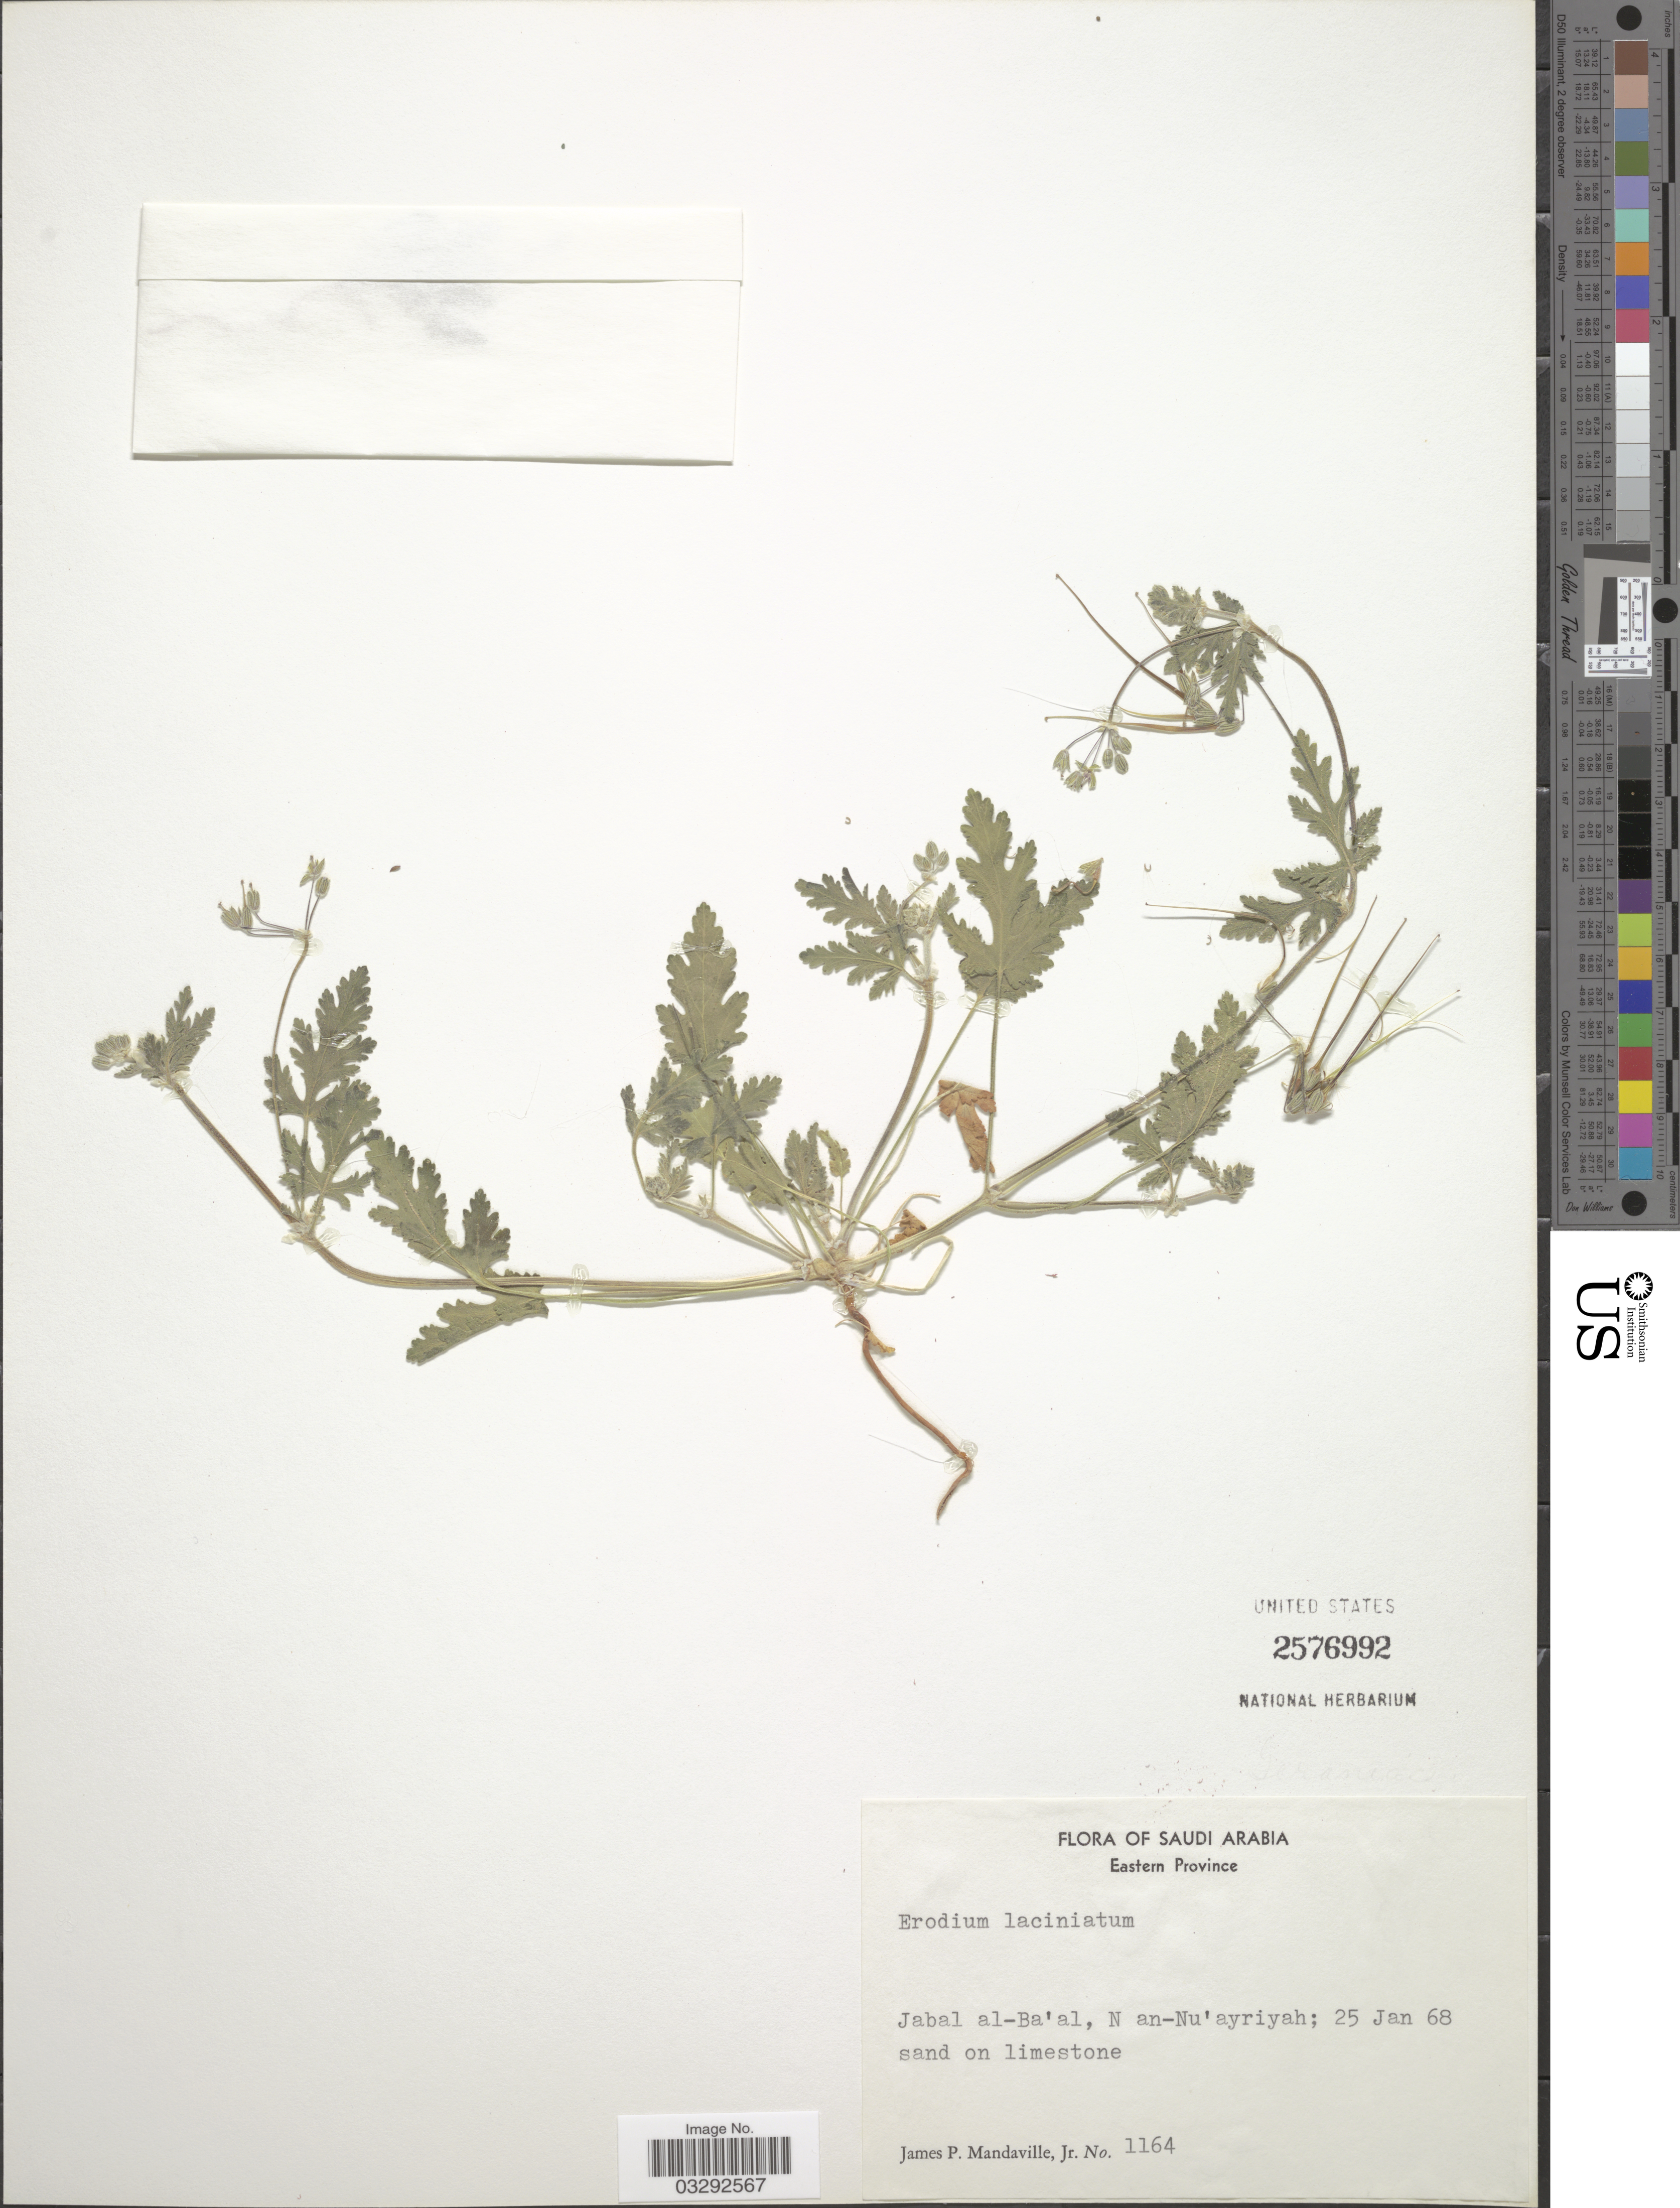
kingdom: Plantae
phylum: Tracheophyta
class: Magnoliopsida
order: Geraniales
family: Geraniaceae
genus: Erodium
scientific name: Erodium laciniatum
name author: (Cav.) Willd.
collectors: J. Mandaville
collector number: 1164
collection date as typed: Transcribed d/m/y: 25/1/68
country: Saudi Arabia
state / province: Ash Sharqiyah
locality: Eastern Province. Jabal al-Ba'al, N an-Nu'ayriyah.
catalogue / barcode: US 2576992